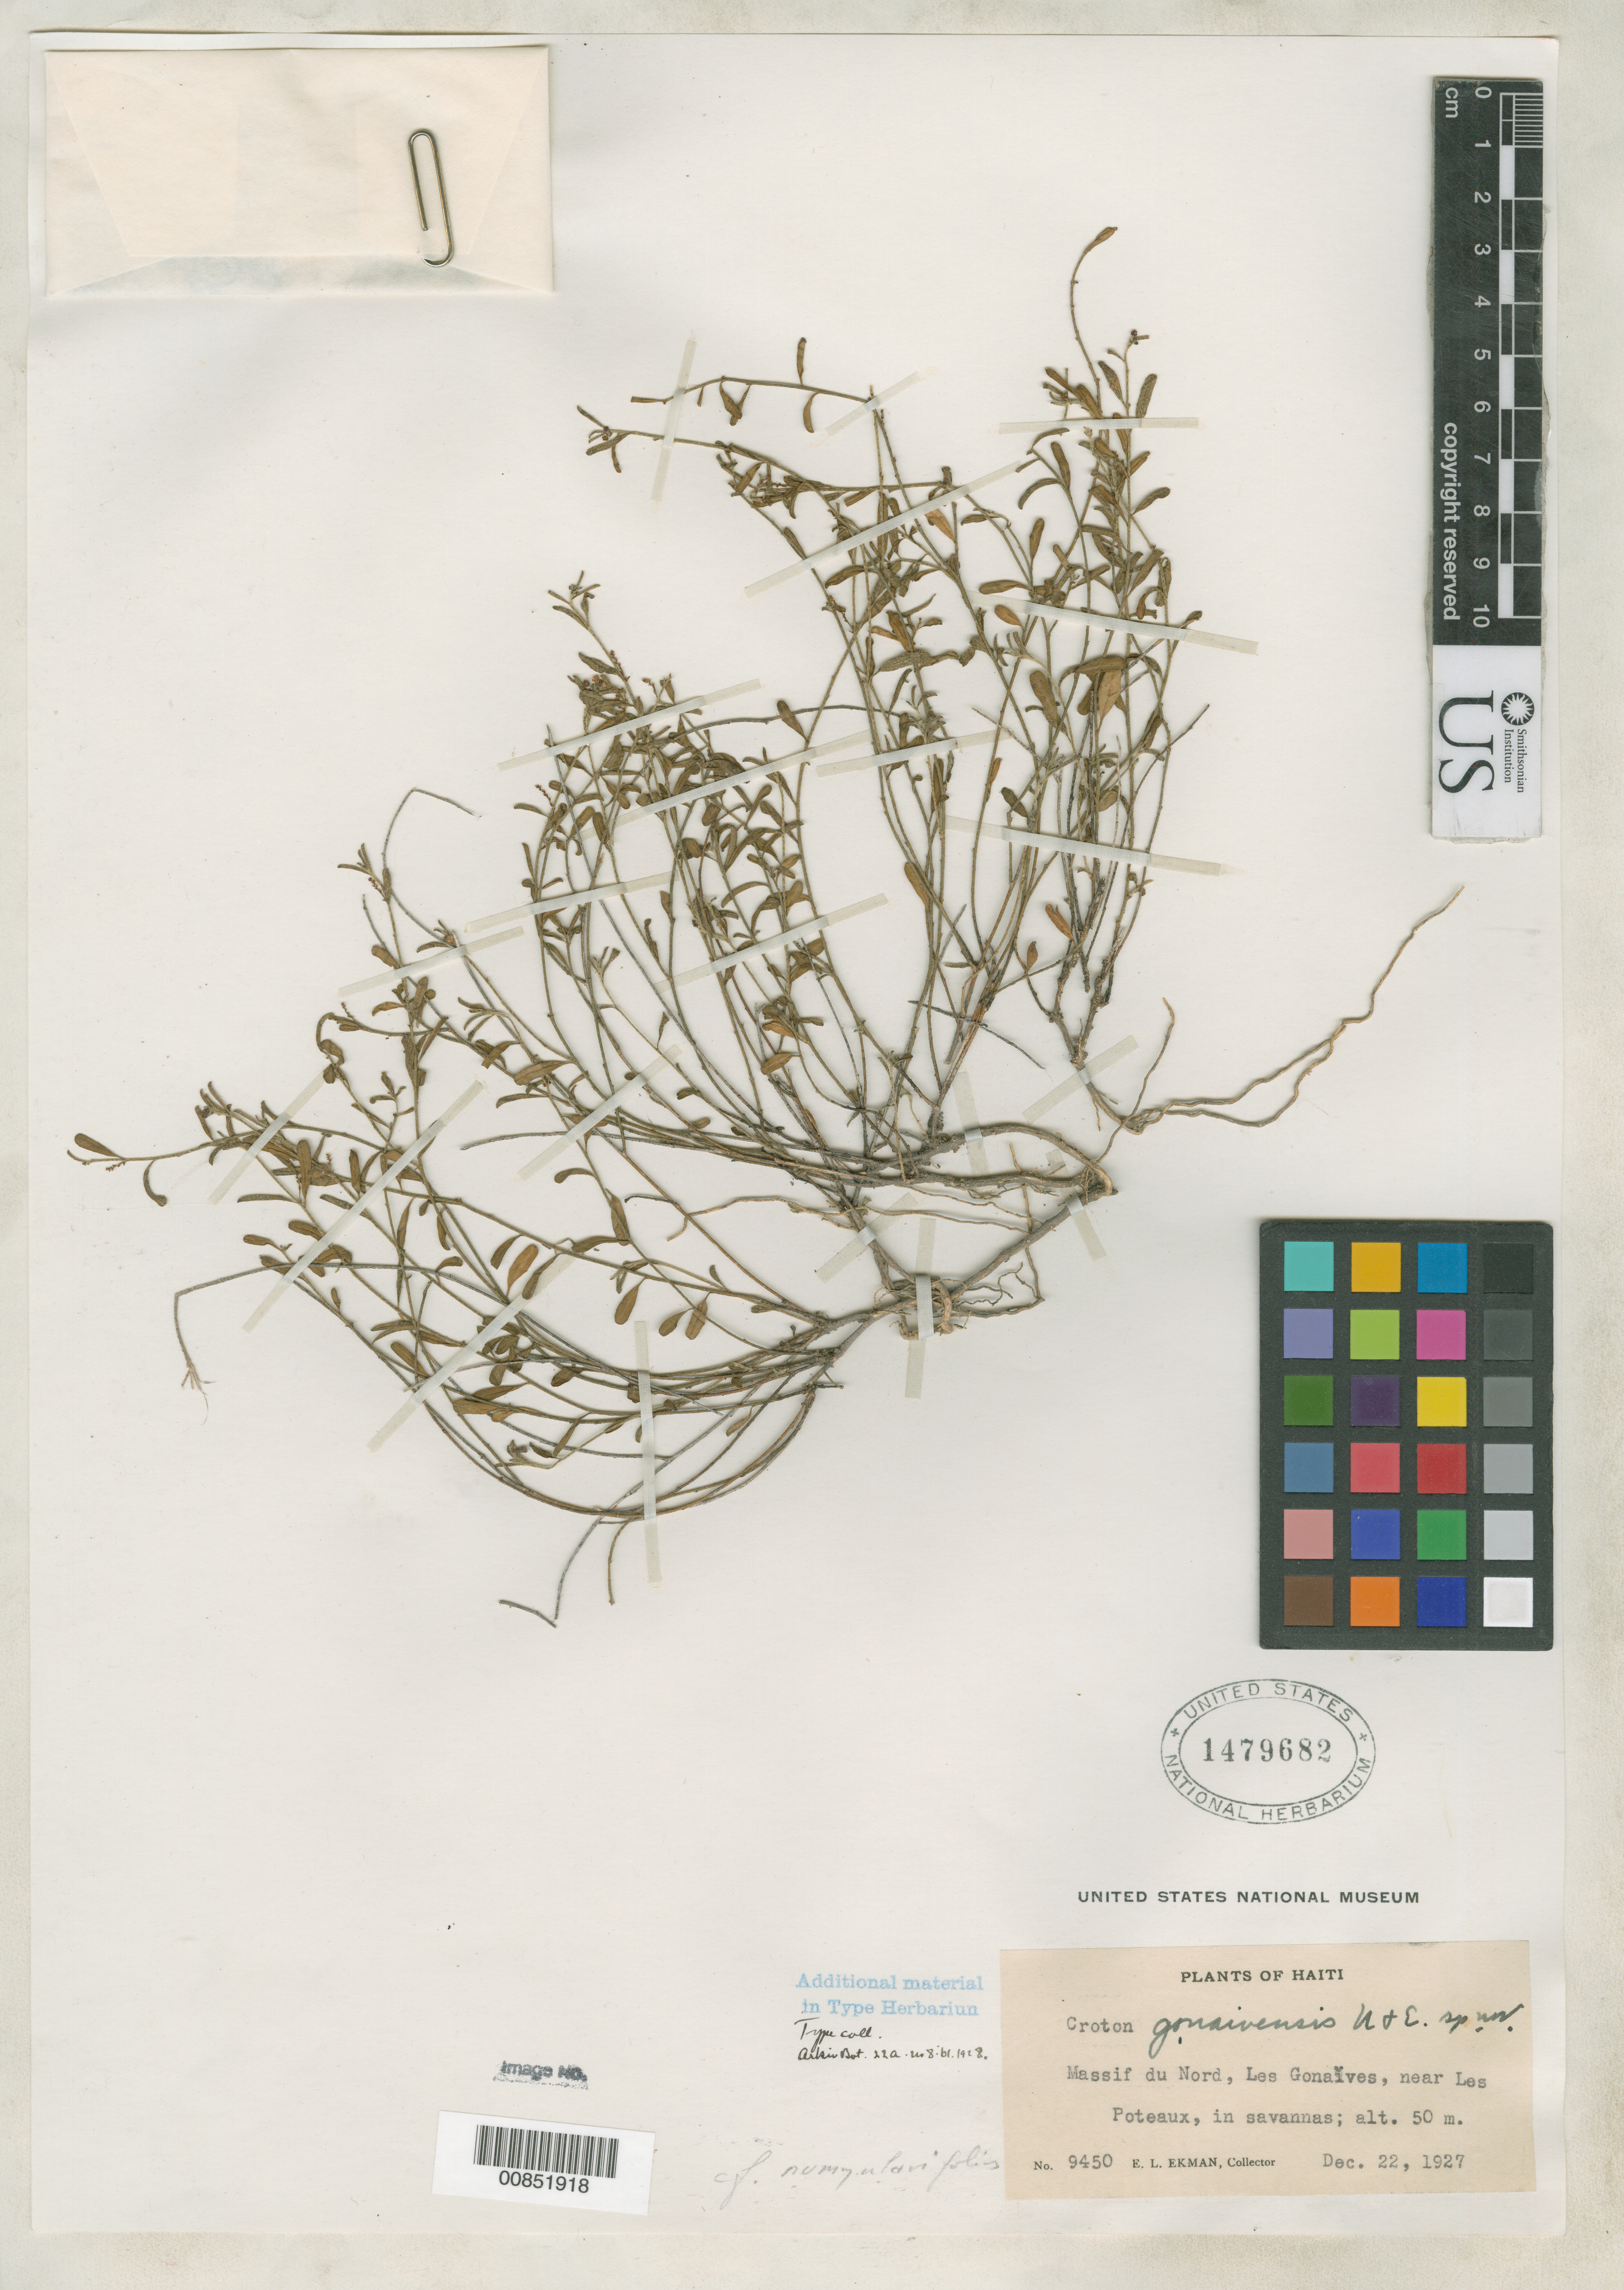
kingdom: Plantae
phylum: Tracheophyta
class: Magnoliopsida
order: Malpighiales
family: Euphorbiaceae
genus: Croton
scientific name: Croton gonaivensis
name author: Urb. & Ekman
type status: Isotype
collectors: E. L. Ekman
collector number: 9450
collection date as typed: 22 Dec 1927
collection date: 1927-12-22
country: Haiti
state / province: Nord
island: Hispaniola Island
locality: Massif du Nord, Les Gonaives, near Les Poteaux, in savannas.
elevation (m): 50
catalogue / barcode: US 1479682